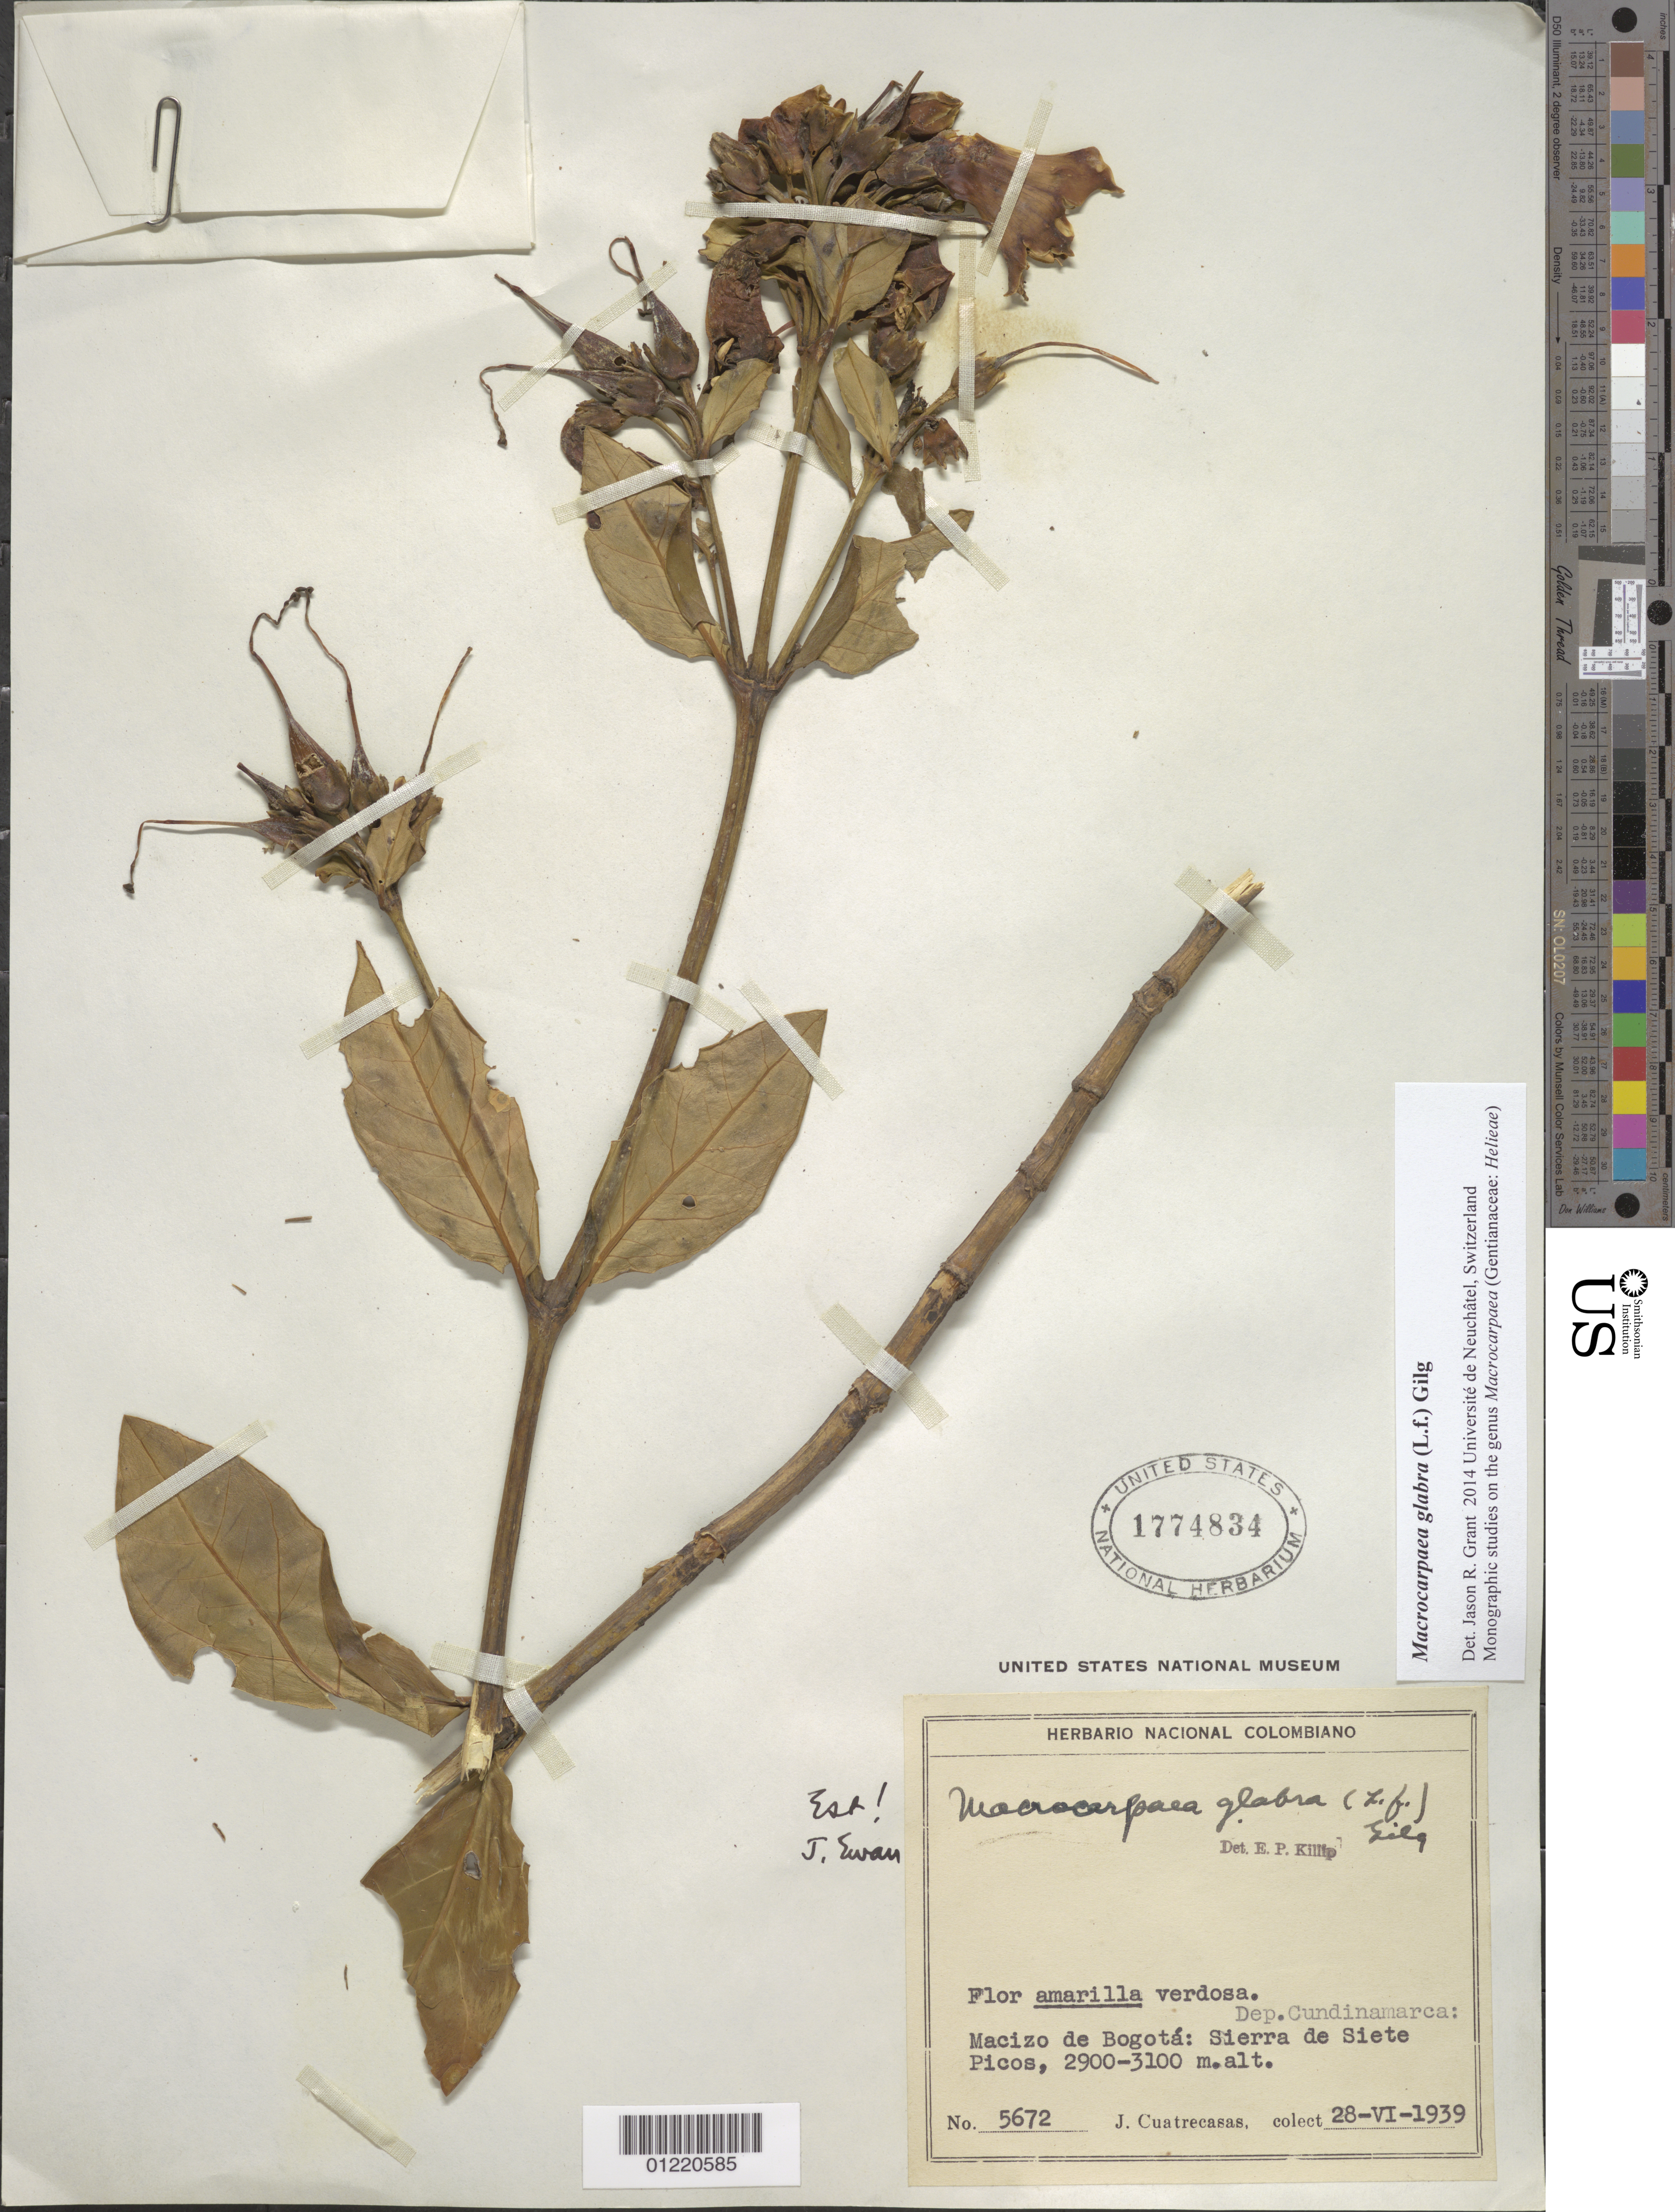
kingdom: Plantae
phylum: Tracheophyta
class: Magnoliopsida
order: Gentianales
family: Gentianaceae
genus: Macrocarpaea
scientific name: Macrocarpaea glabra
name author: (L. f.) Gilg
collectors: J. Cuatrecasas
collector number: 5672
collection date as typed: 28 Jun 1939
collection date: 1939-06-28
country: Colombia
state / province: Cundinamarca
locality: Macizo de Bogota, Sierra de Siete Picos.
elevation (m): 2900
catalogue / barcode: US 1774834